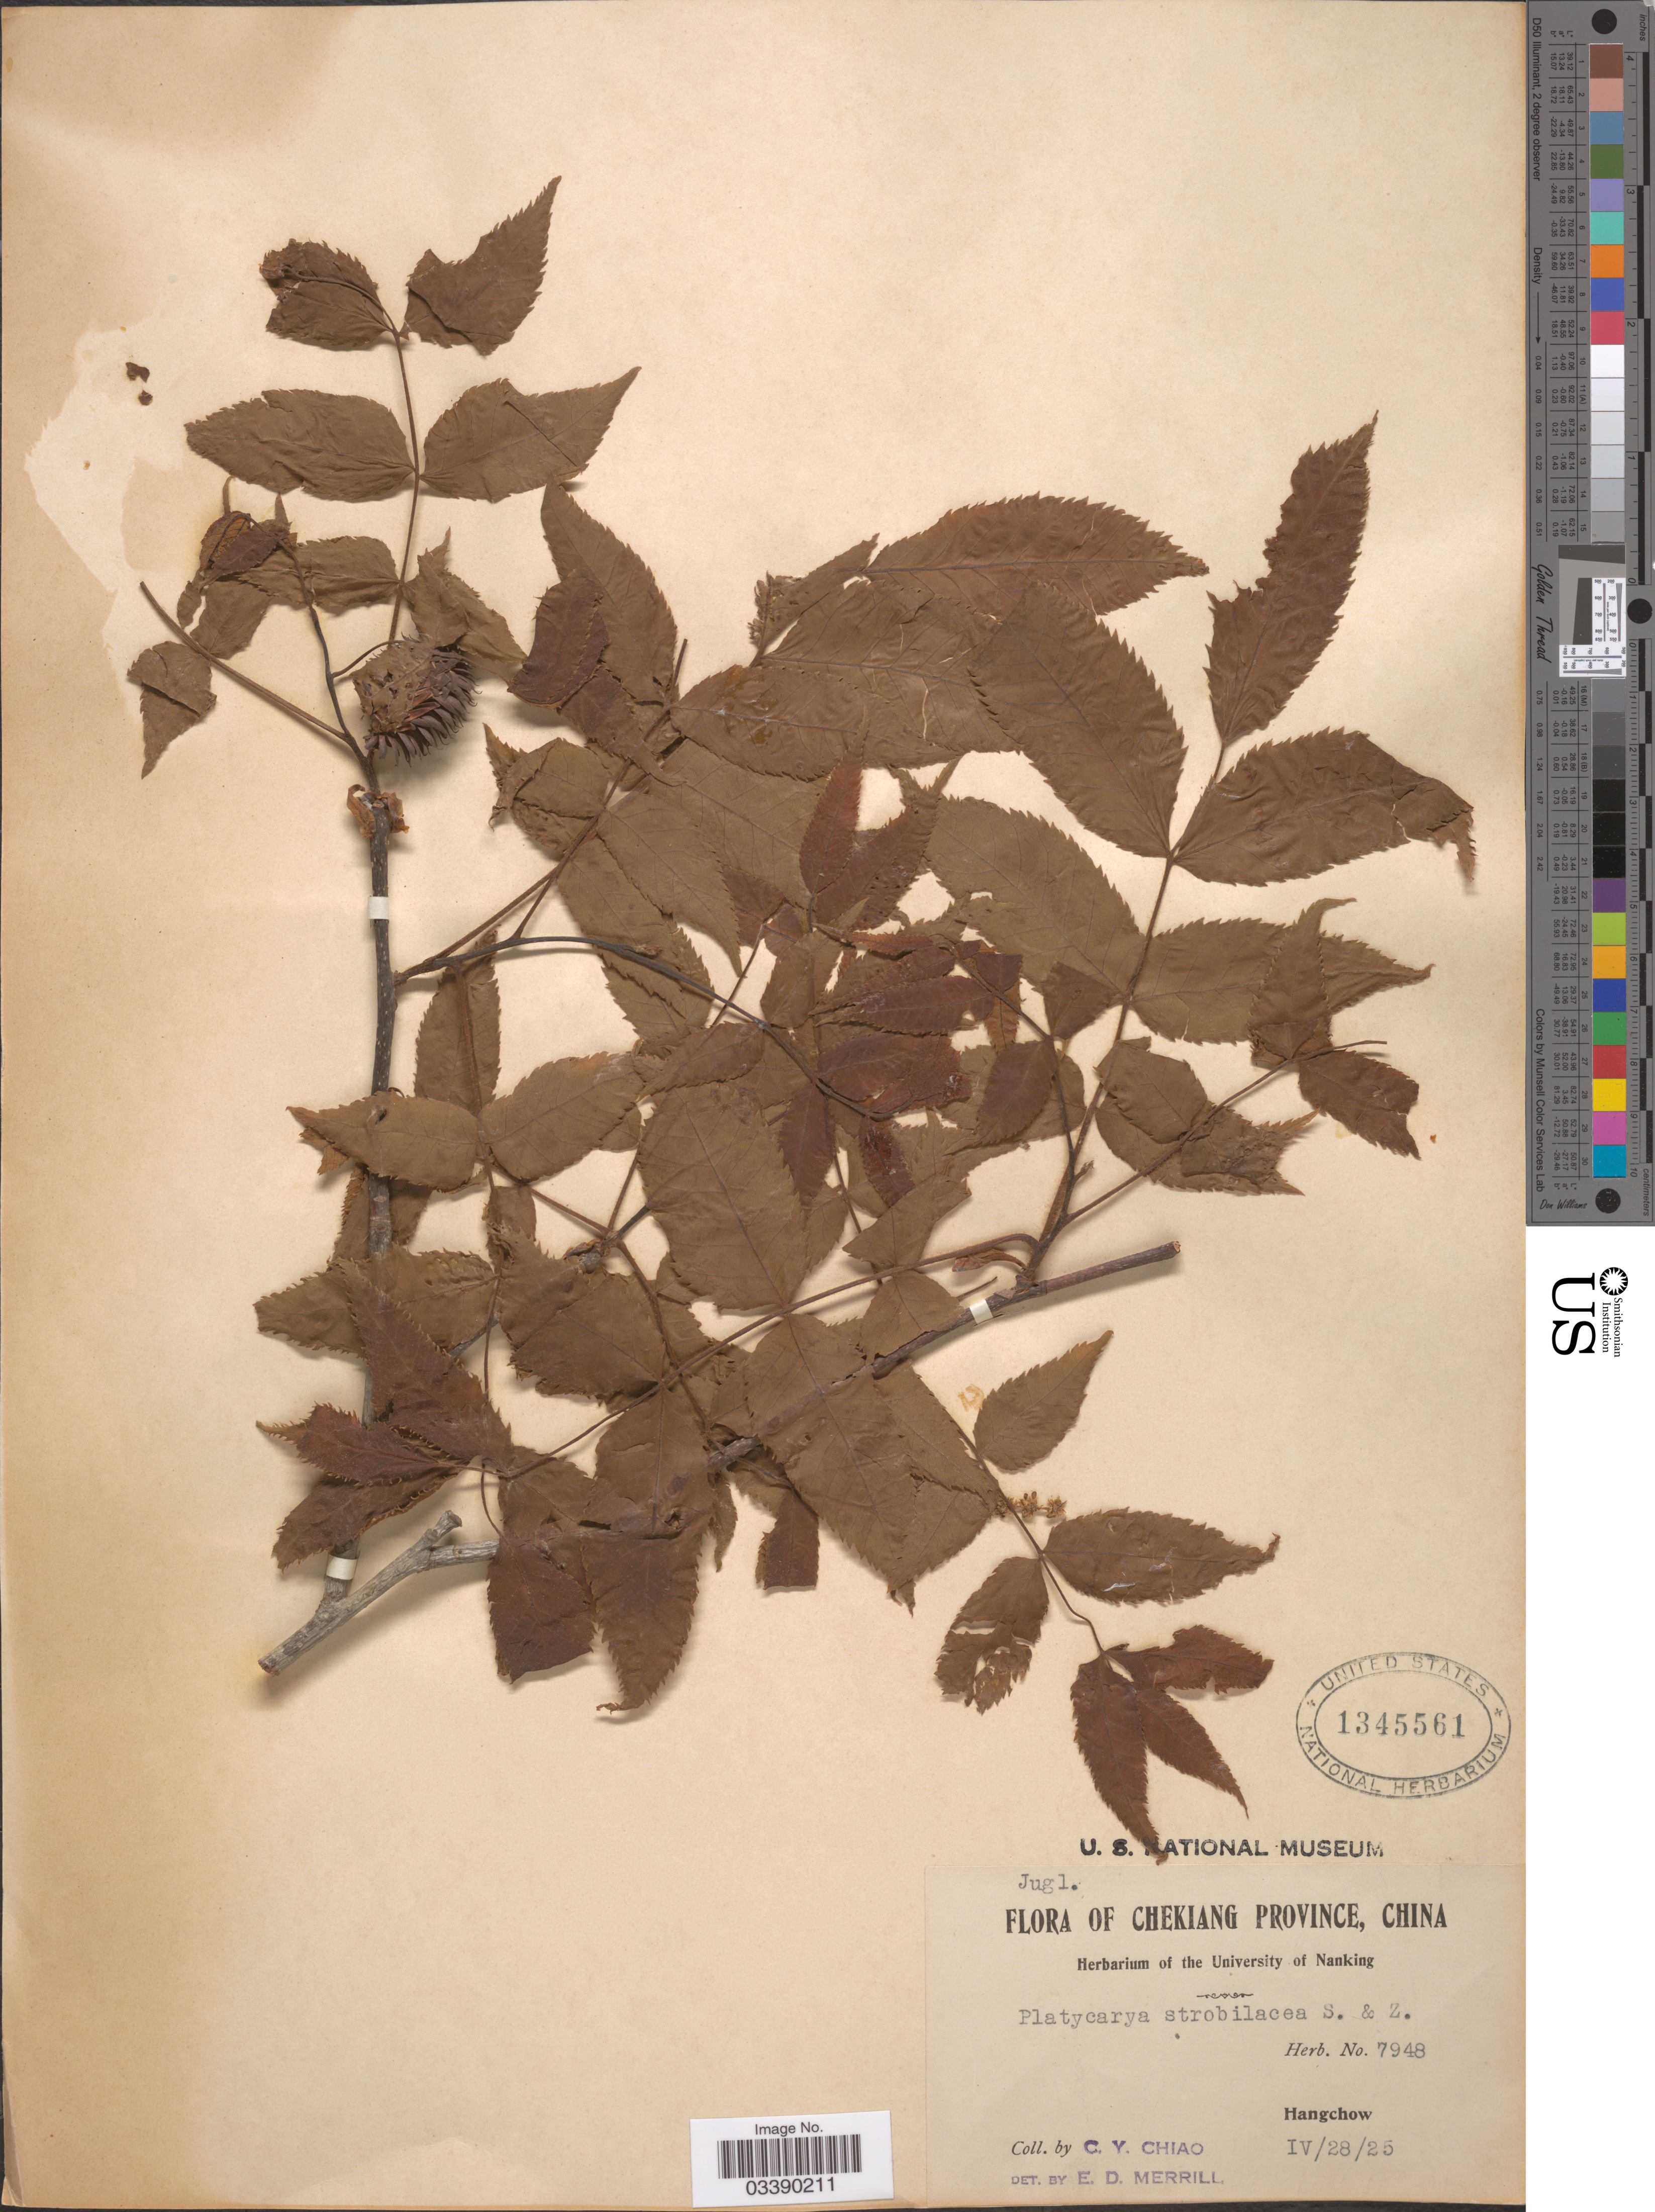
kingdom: Plantae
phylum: Tracheophyta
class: Magnoliopsida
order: Fagales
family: Juglandaceae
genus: Platycarya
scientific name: Platycarya strobilacea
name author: Siebold & Zucc.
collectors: C. Y. Chiao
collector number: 7948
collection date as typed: Transcribed d/m/y: 28/4/25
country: China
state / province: Zhejiang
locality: Chekiang Province. Hangchow.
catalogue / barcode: US 1345561